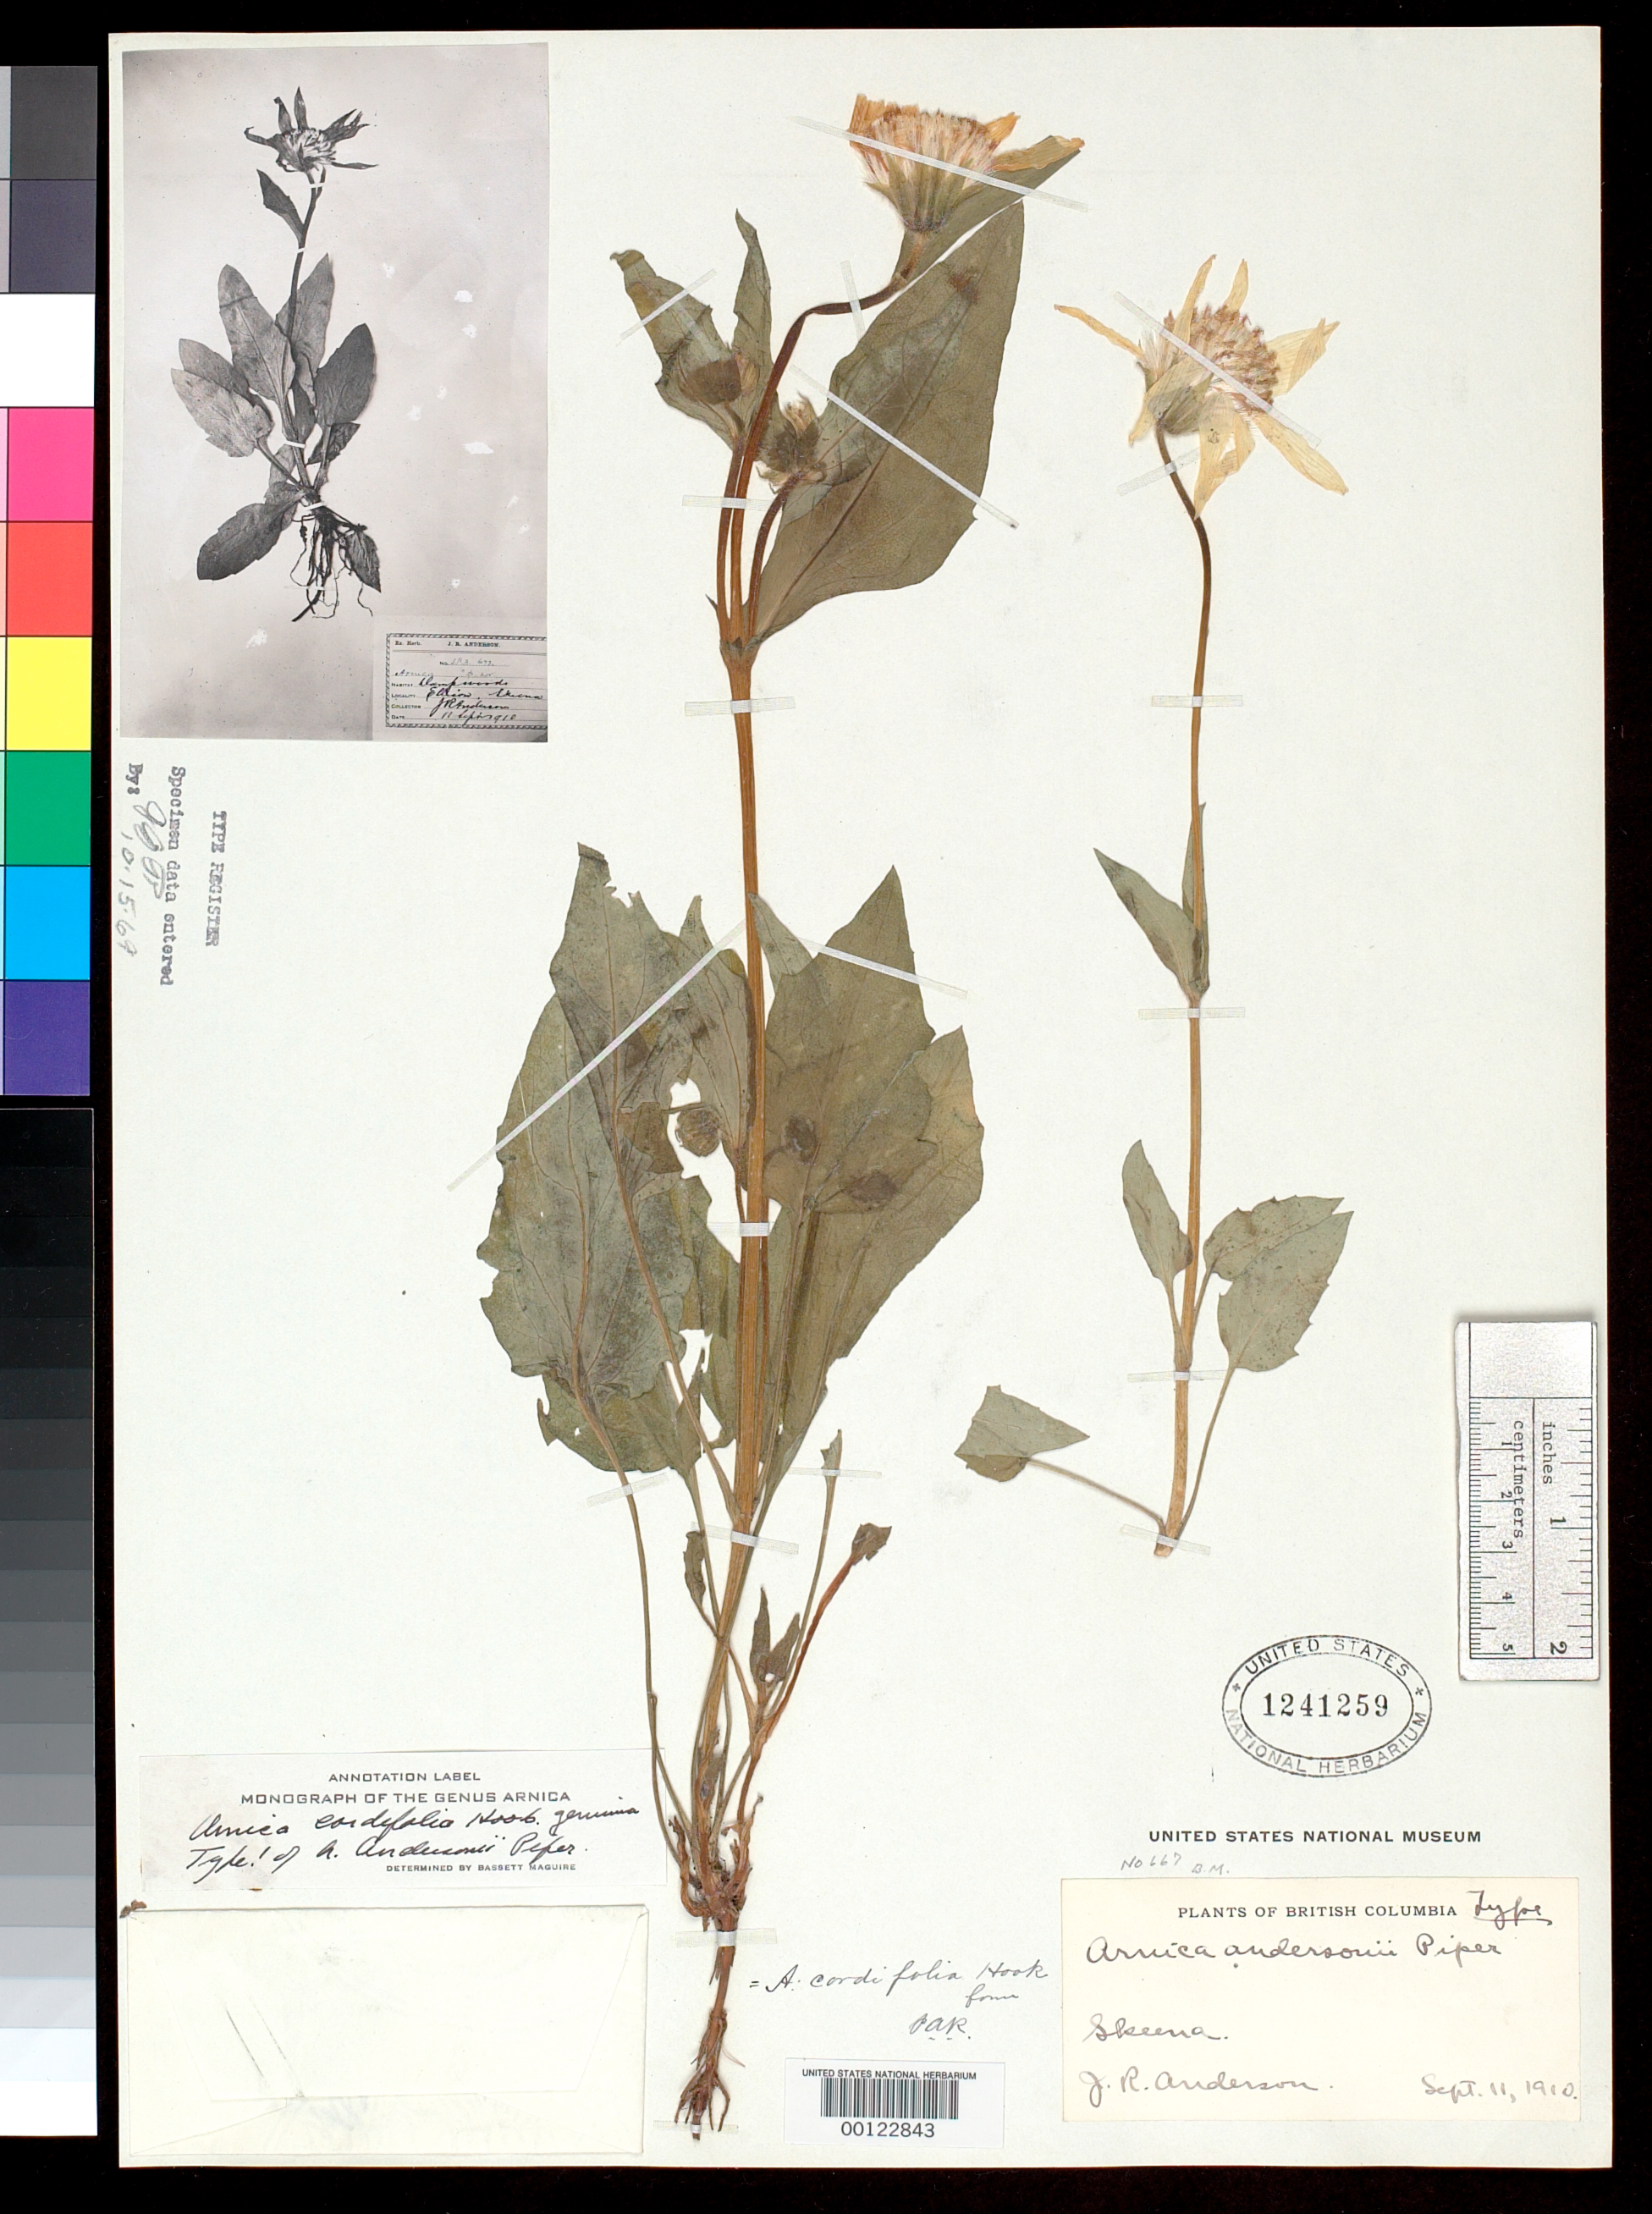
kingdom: Plantae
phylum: Tracheophyta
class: Magnoliopsida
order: Asterales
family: Asteraceae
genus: Arnica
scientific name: Arnica andersonii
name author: Piper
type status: Holotype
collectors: J. R. Anderson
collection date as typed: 11 Sep 1910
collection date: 1910-09-11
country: Canada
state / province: British Columbia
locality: Skeena.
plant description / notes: Anderson s.n. is mounted on 3 consecutively numbered & cross-referenced sheets (USNH 1241259, 1241260, 1241261); the latter two are annotated "sheet 2" & "sheet 3", respectively. Only the first sheet is annotated "Type" and B. Maguire (undated) annotated the other 2 sheets as "isotypes".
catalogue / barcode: US 1241259